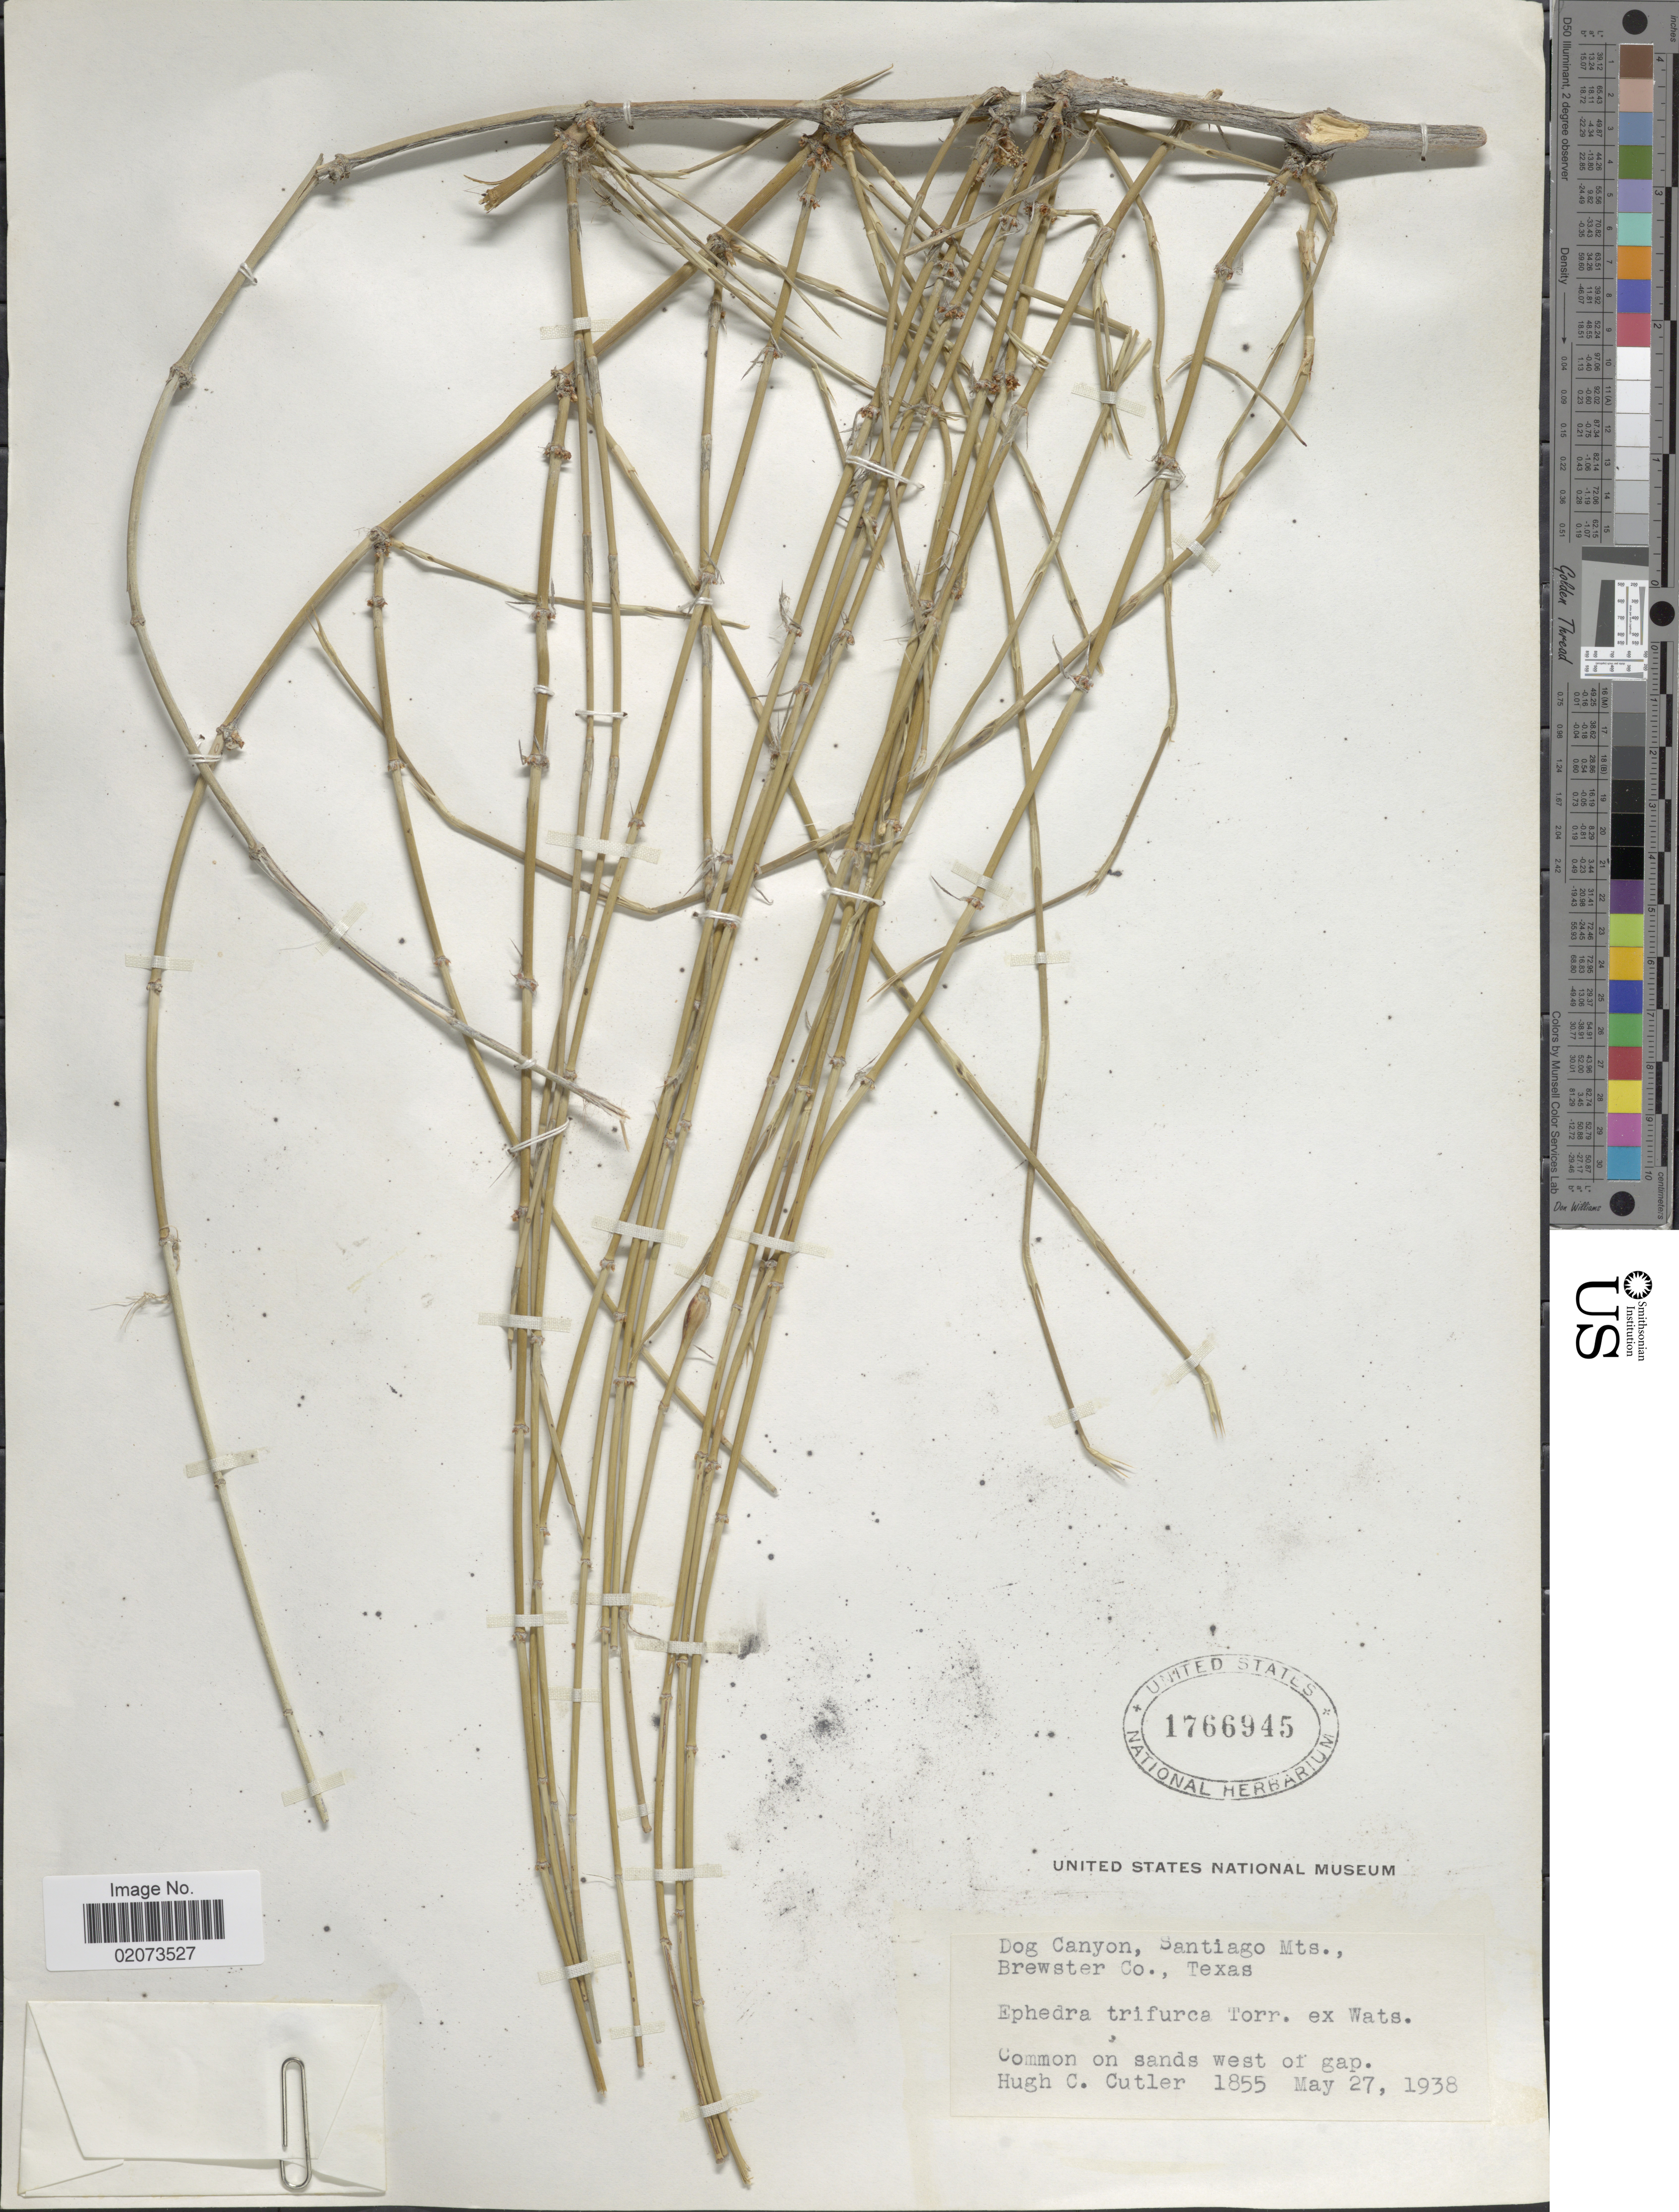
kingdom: Plantae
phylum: Tracheophyta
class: Gnetopsida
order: Ephedrales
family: Ephedraceae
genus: Ephedra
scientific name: Ephedra trifurca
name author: Torr. ex S. Watson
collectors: H. C. Cutler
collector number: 1855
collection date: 1938-05-27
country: United States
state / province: Texas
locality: Dog Canyon, Santiago Mts., Brewster Co., common on sands west of gao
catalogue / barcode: US 1766945